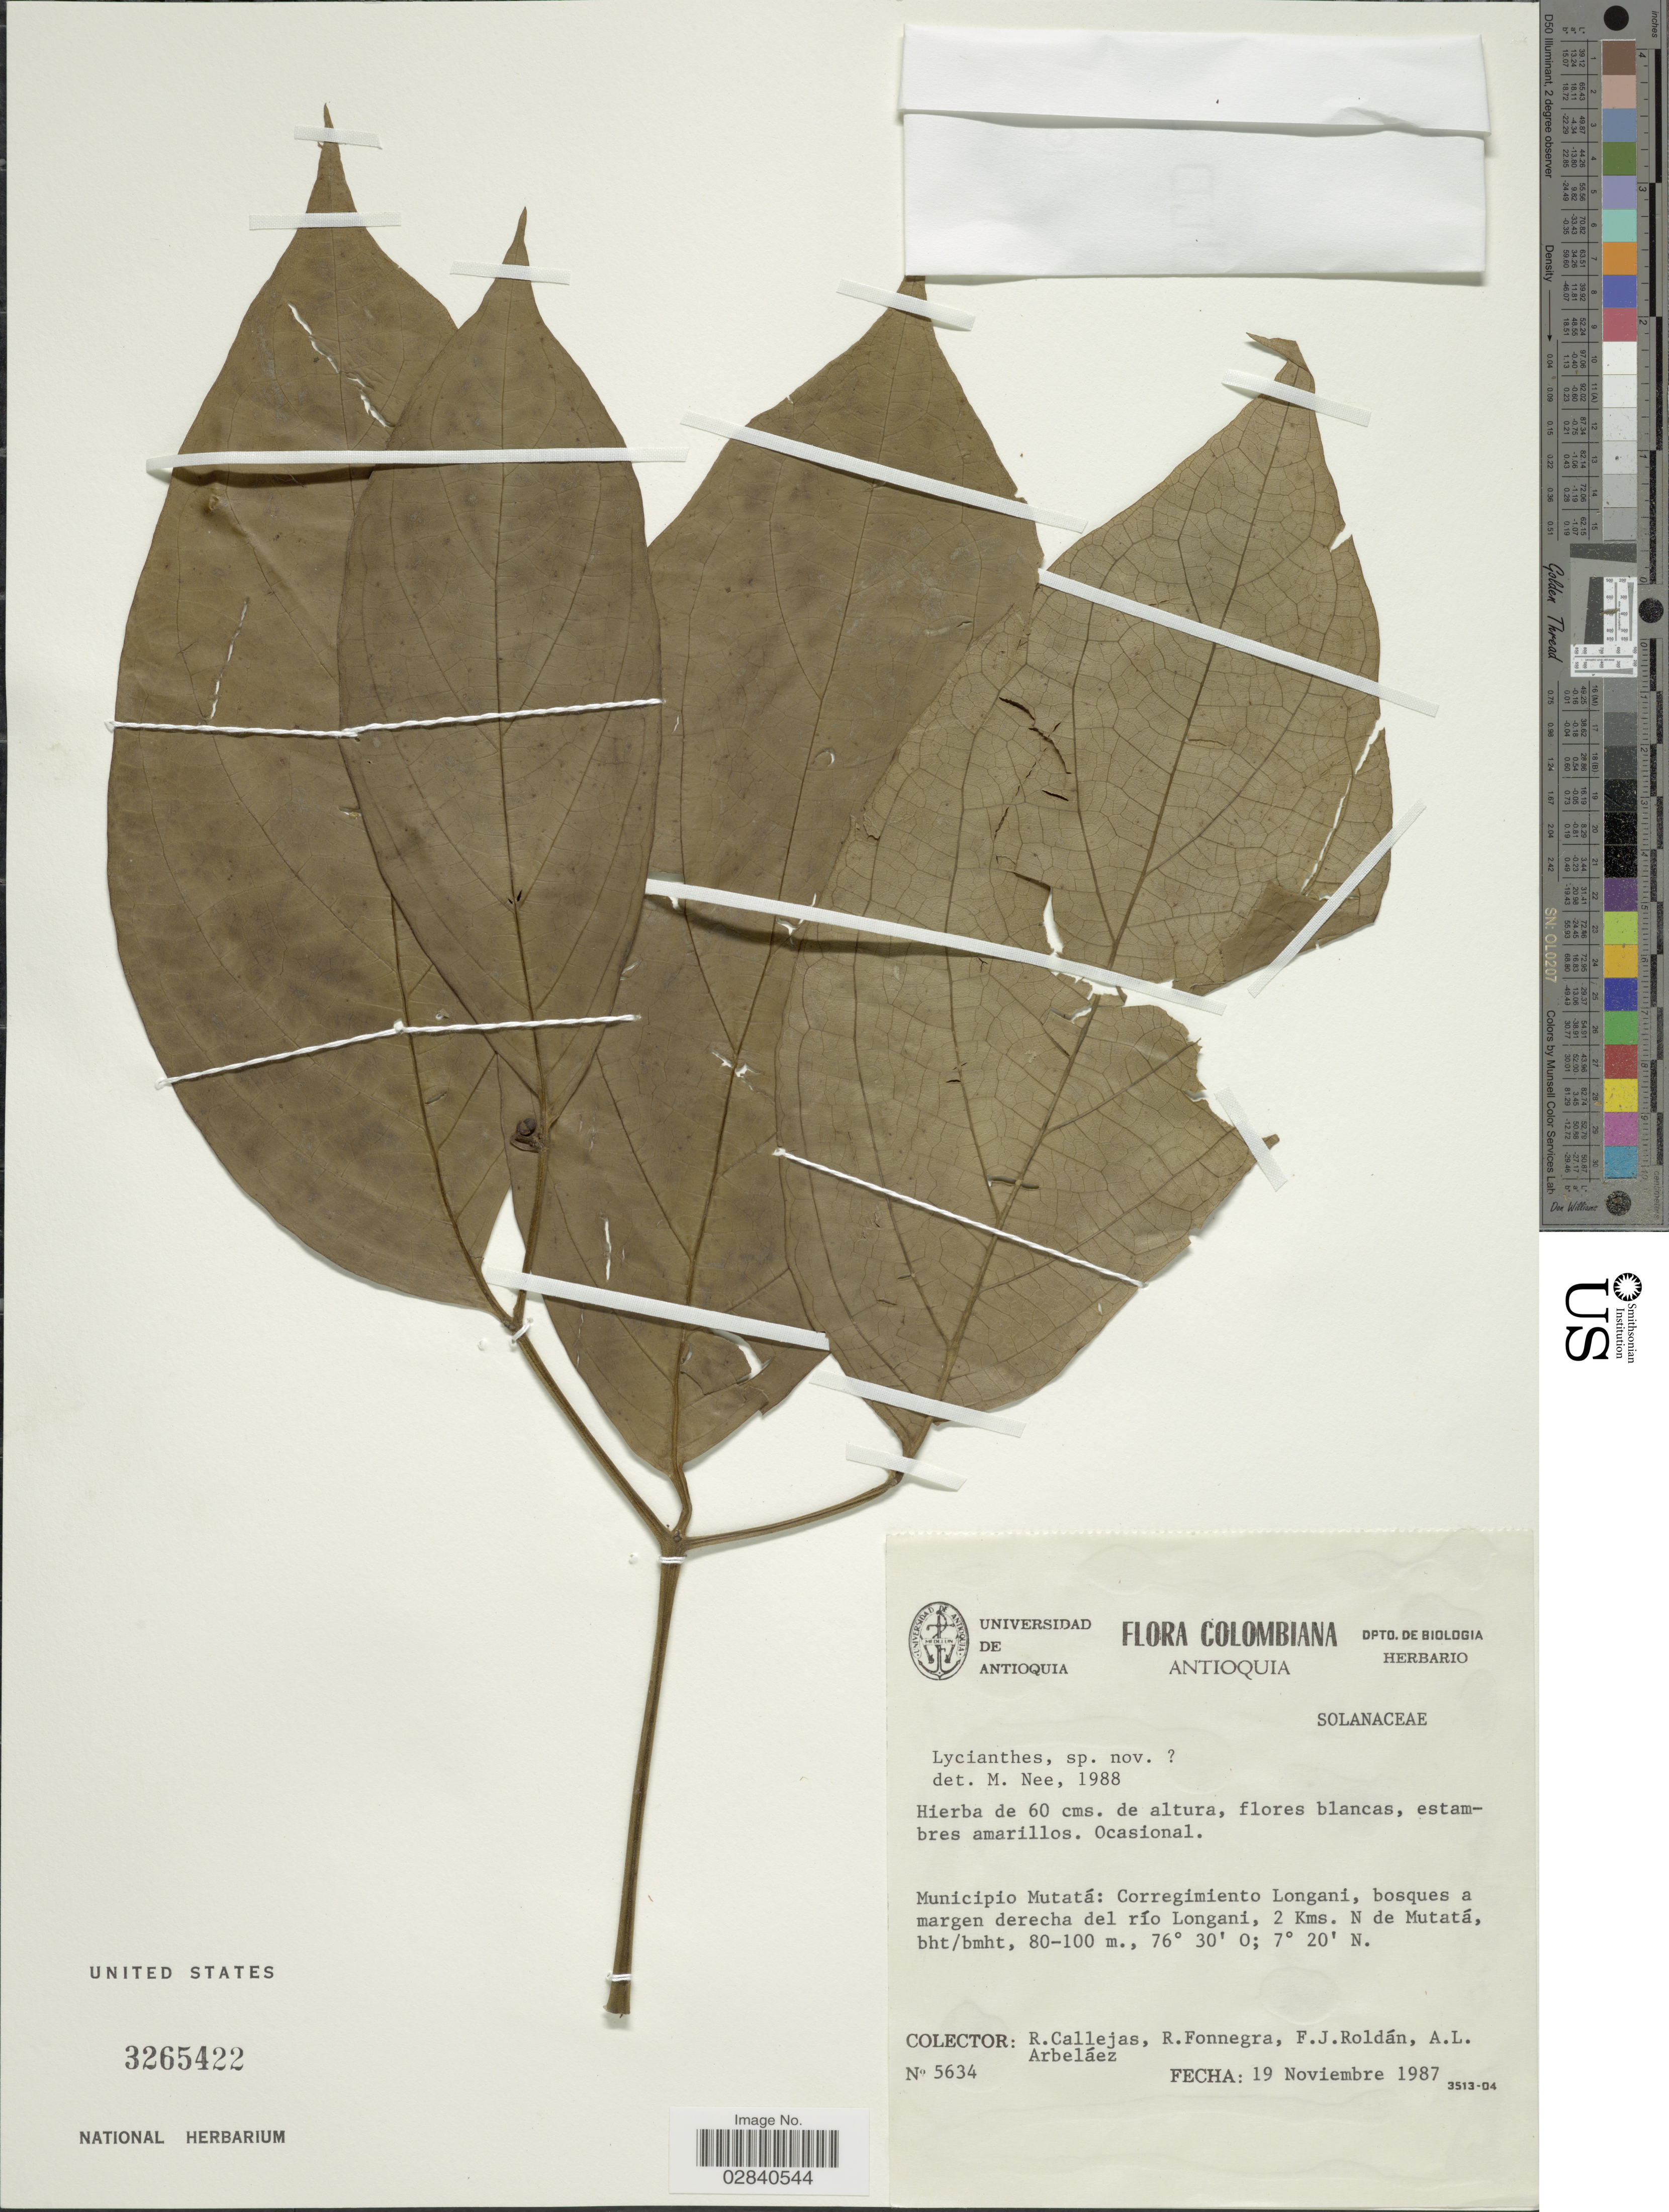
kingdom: Plantae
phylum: Tracheophyta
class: Magnoliopsida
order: Solanales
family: Solanaceae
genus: Lycianthes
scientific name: Lycianthes sp.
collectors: R. Callejas, R. Fonnegra, F. J. Roldán & A. Arbeláez Alvarez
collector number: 5634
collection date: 1987-11-19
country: Colombia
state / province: Antioquia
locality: Municipio Mutatá: Corregimiento Longani, bosques a margen derecha del río Longani, 2 Kms. N de Mutatá, bht/bmht.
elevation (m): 80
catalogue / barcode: US 3265422